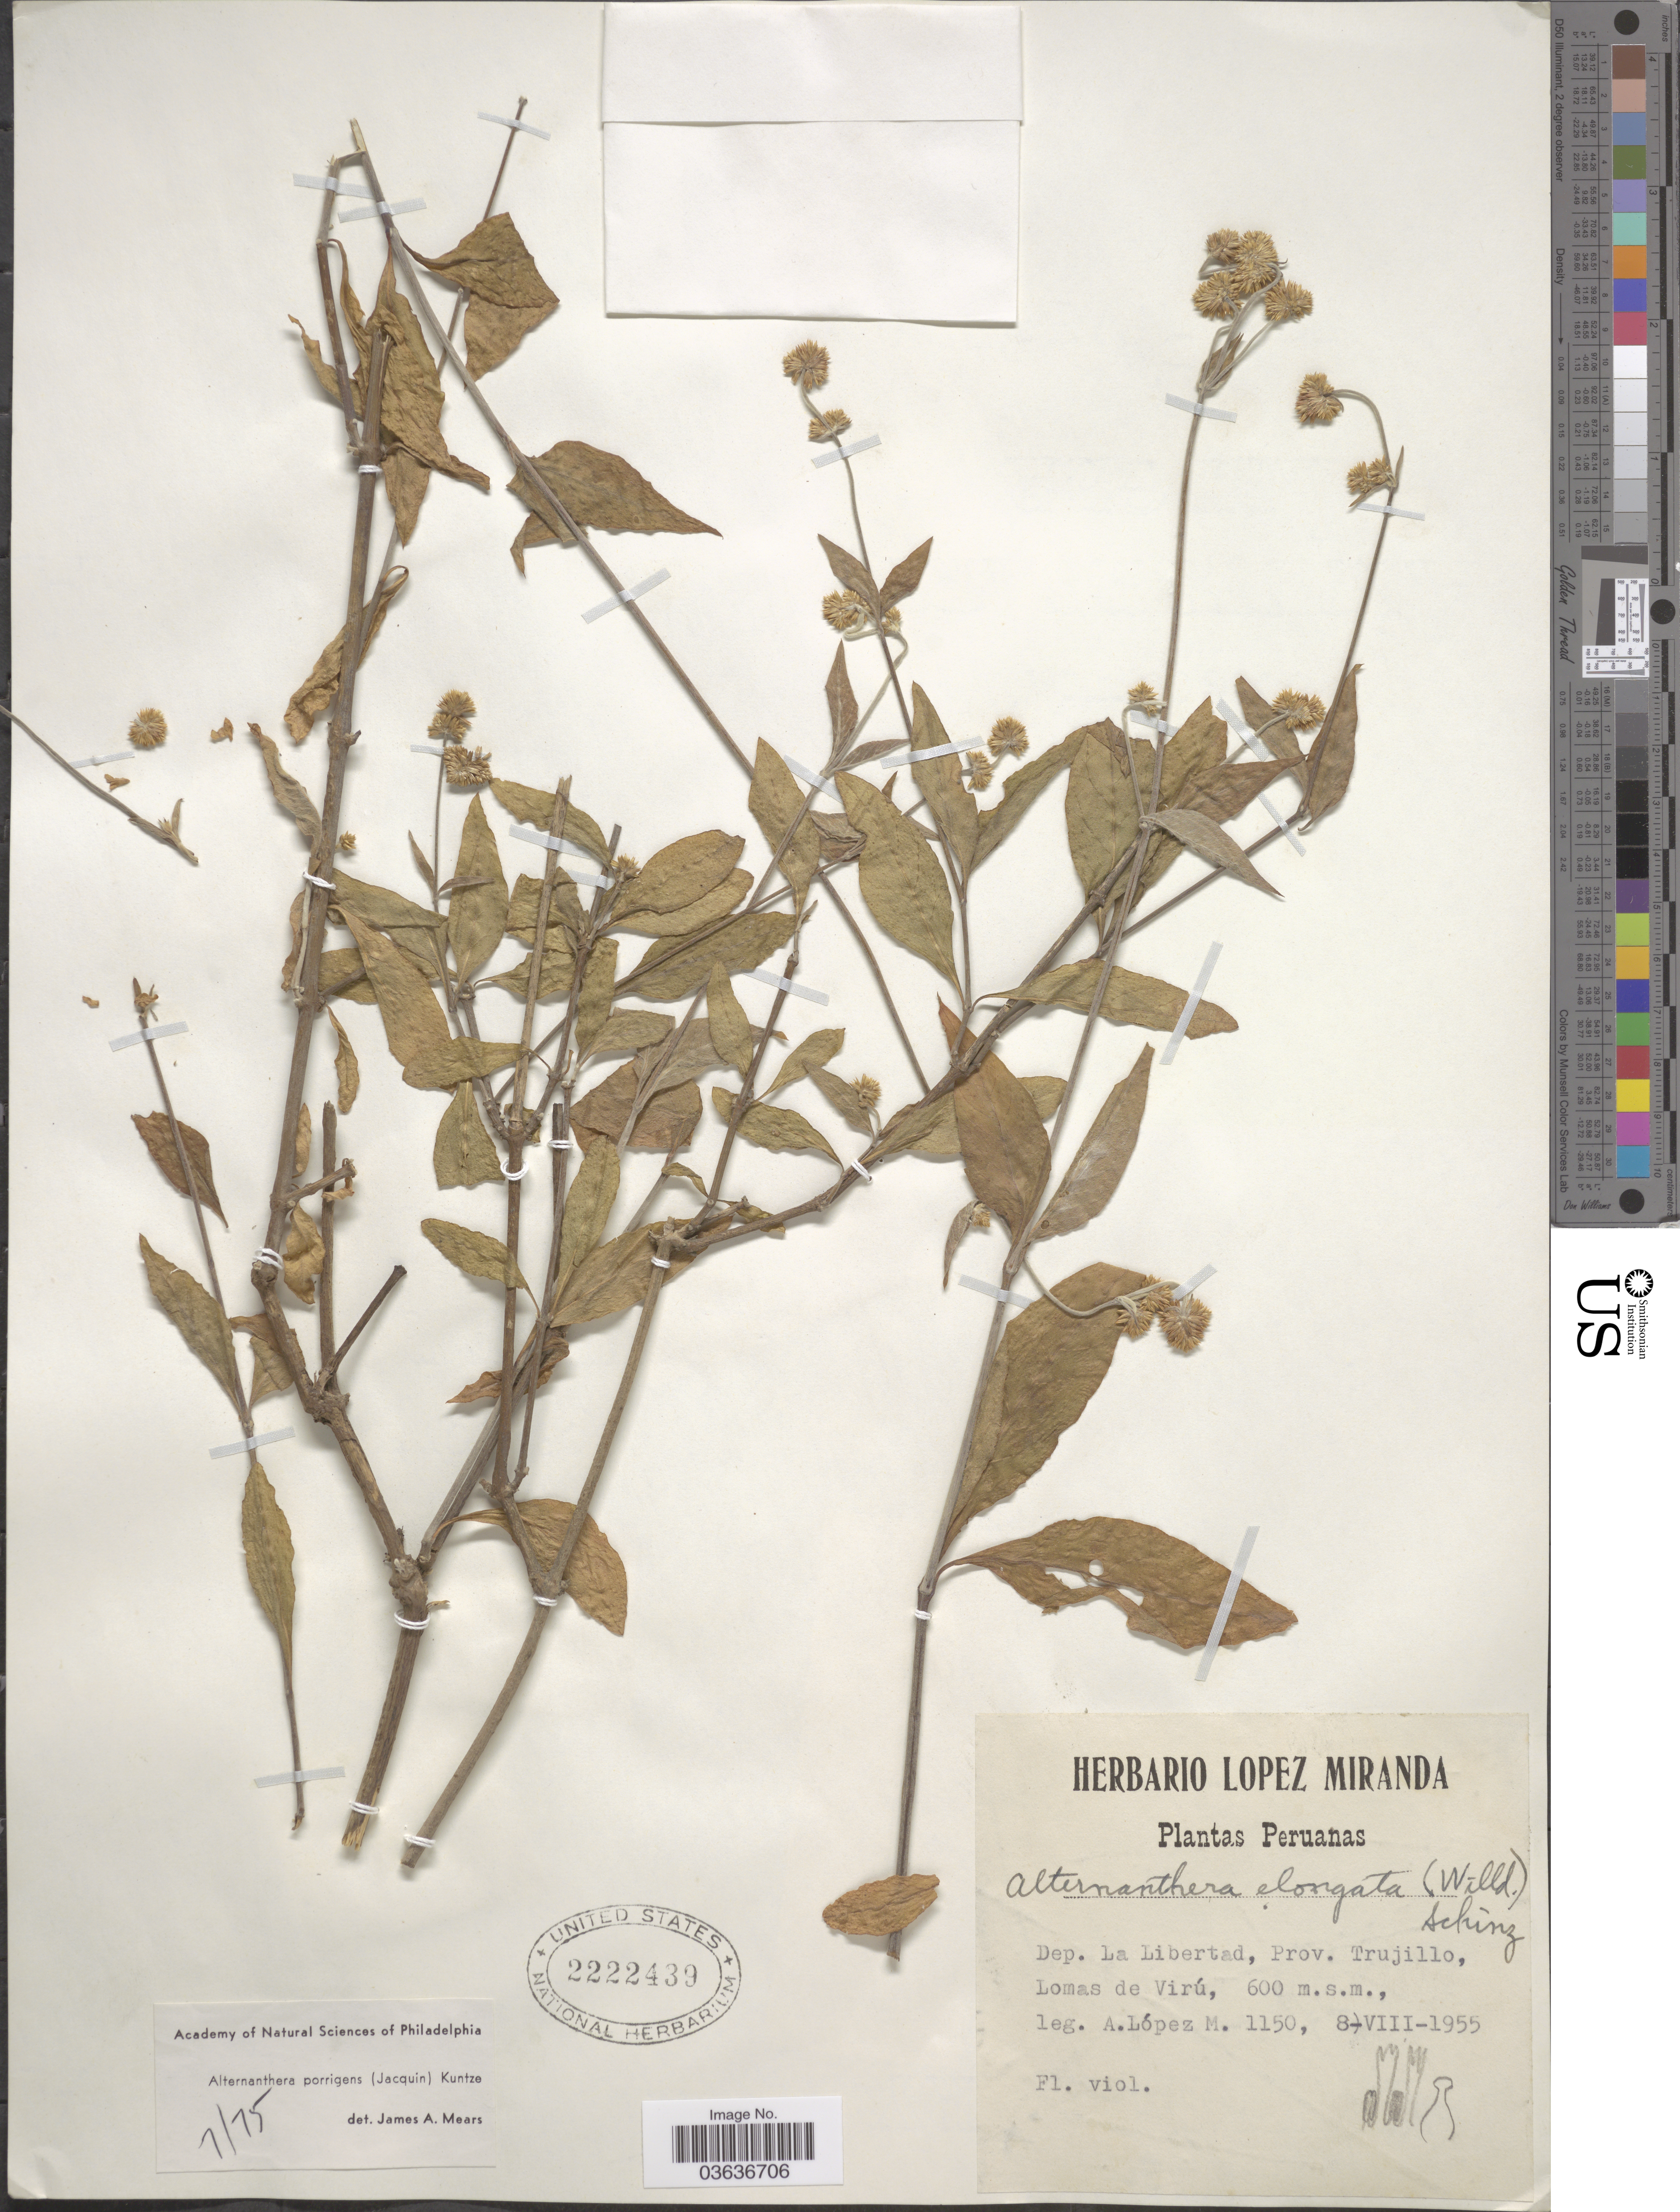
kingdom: Plantae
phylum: Tracheophyta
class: Magnoliopsida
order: Caryophyllales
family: Amaranthaceae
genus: Alternanthera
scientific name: Alternanthera porrigens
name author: (Jacq.) Kuntze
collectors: A. López M.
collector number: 1150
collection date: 1955-08-08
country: Peru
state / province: La Libertad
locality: Dep. La Libertad, Prov. Trujillo. Lomas de Virú.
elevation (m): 600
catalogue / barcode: US 2222439